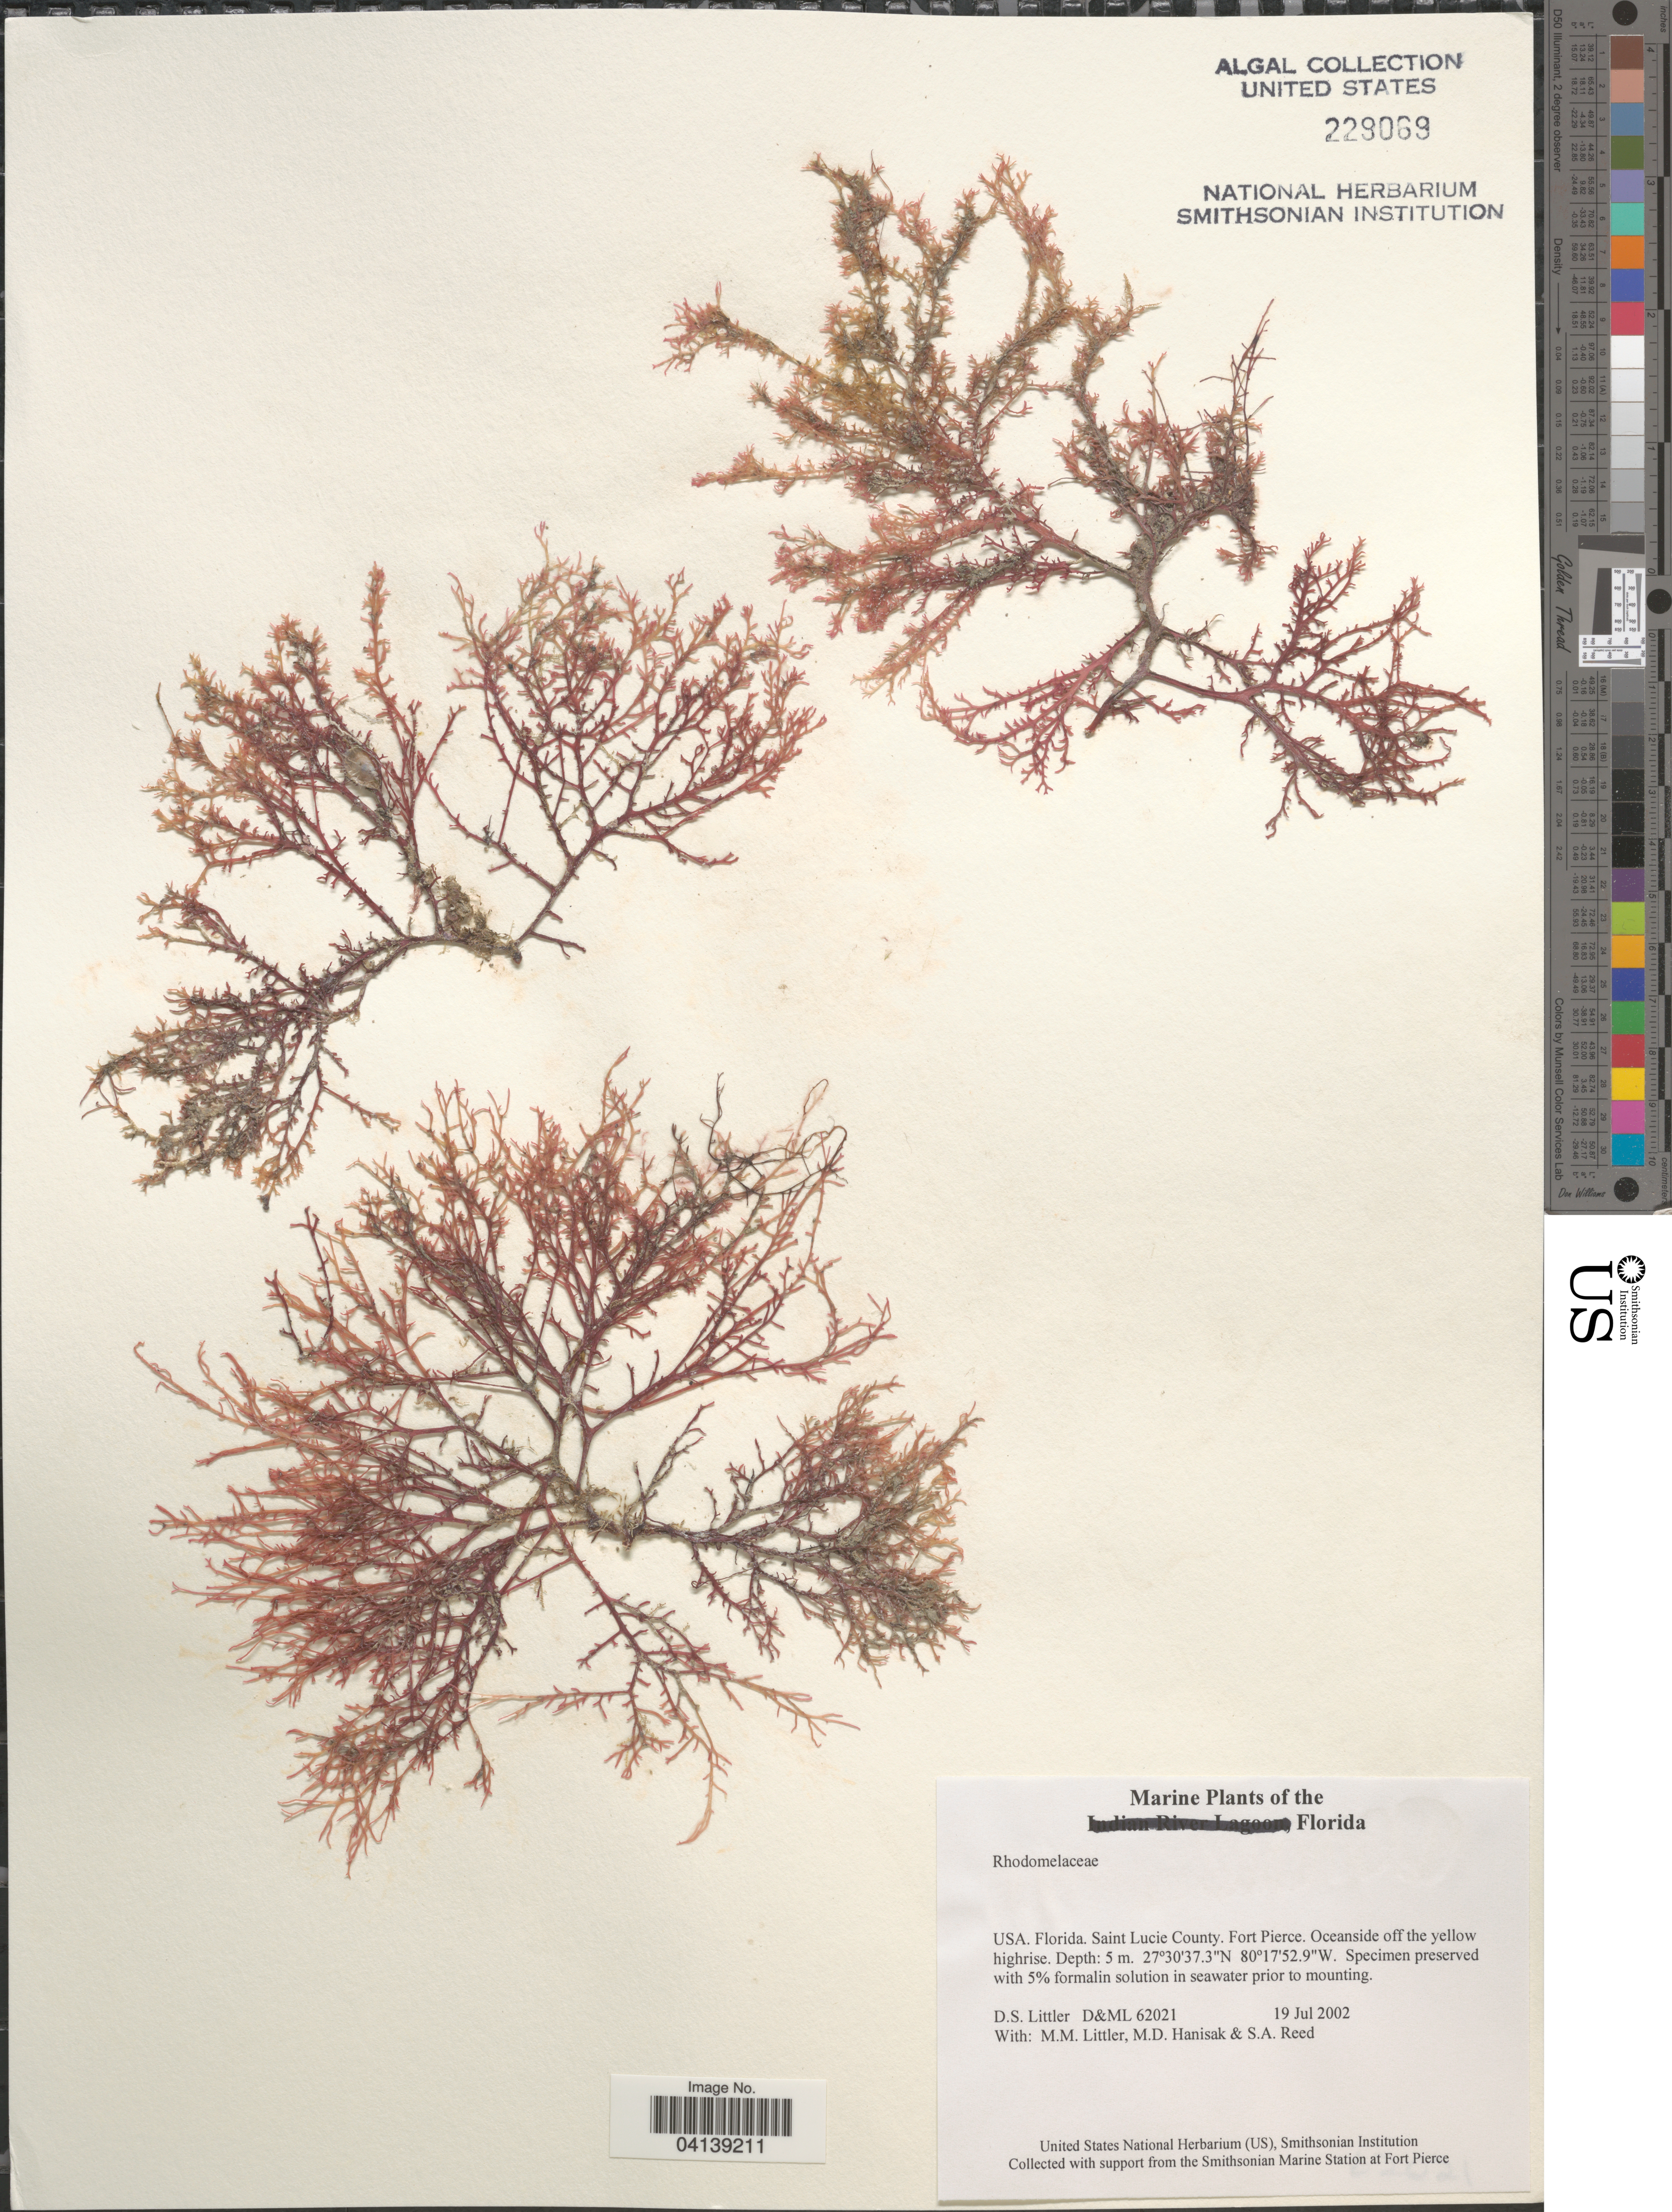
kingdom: Plantae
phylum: Rhodophyta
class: Florideophyceae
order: Ceramiales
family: Rhodomelaceae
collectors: D. S. Littler, M. Hanisak & S. Reed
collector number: D&ML62021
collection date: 2002-07-19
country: United States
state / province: Florida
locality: Saint Lucie County. Fort Pierce. Oceanside off the yellow highrise.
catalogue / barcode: US 229069